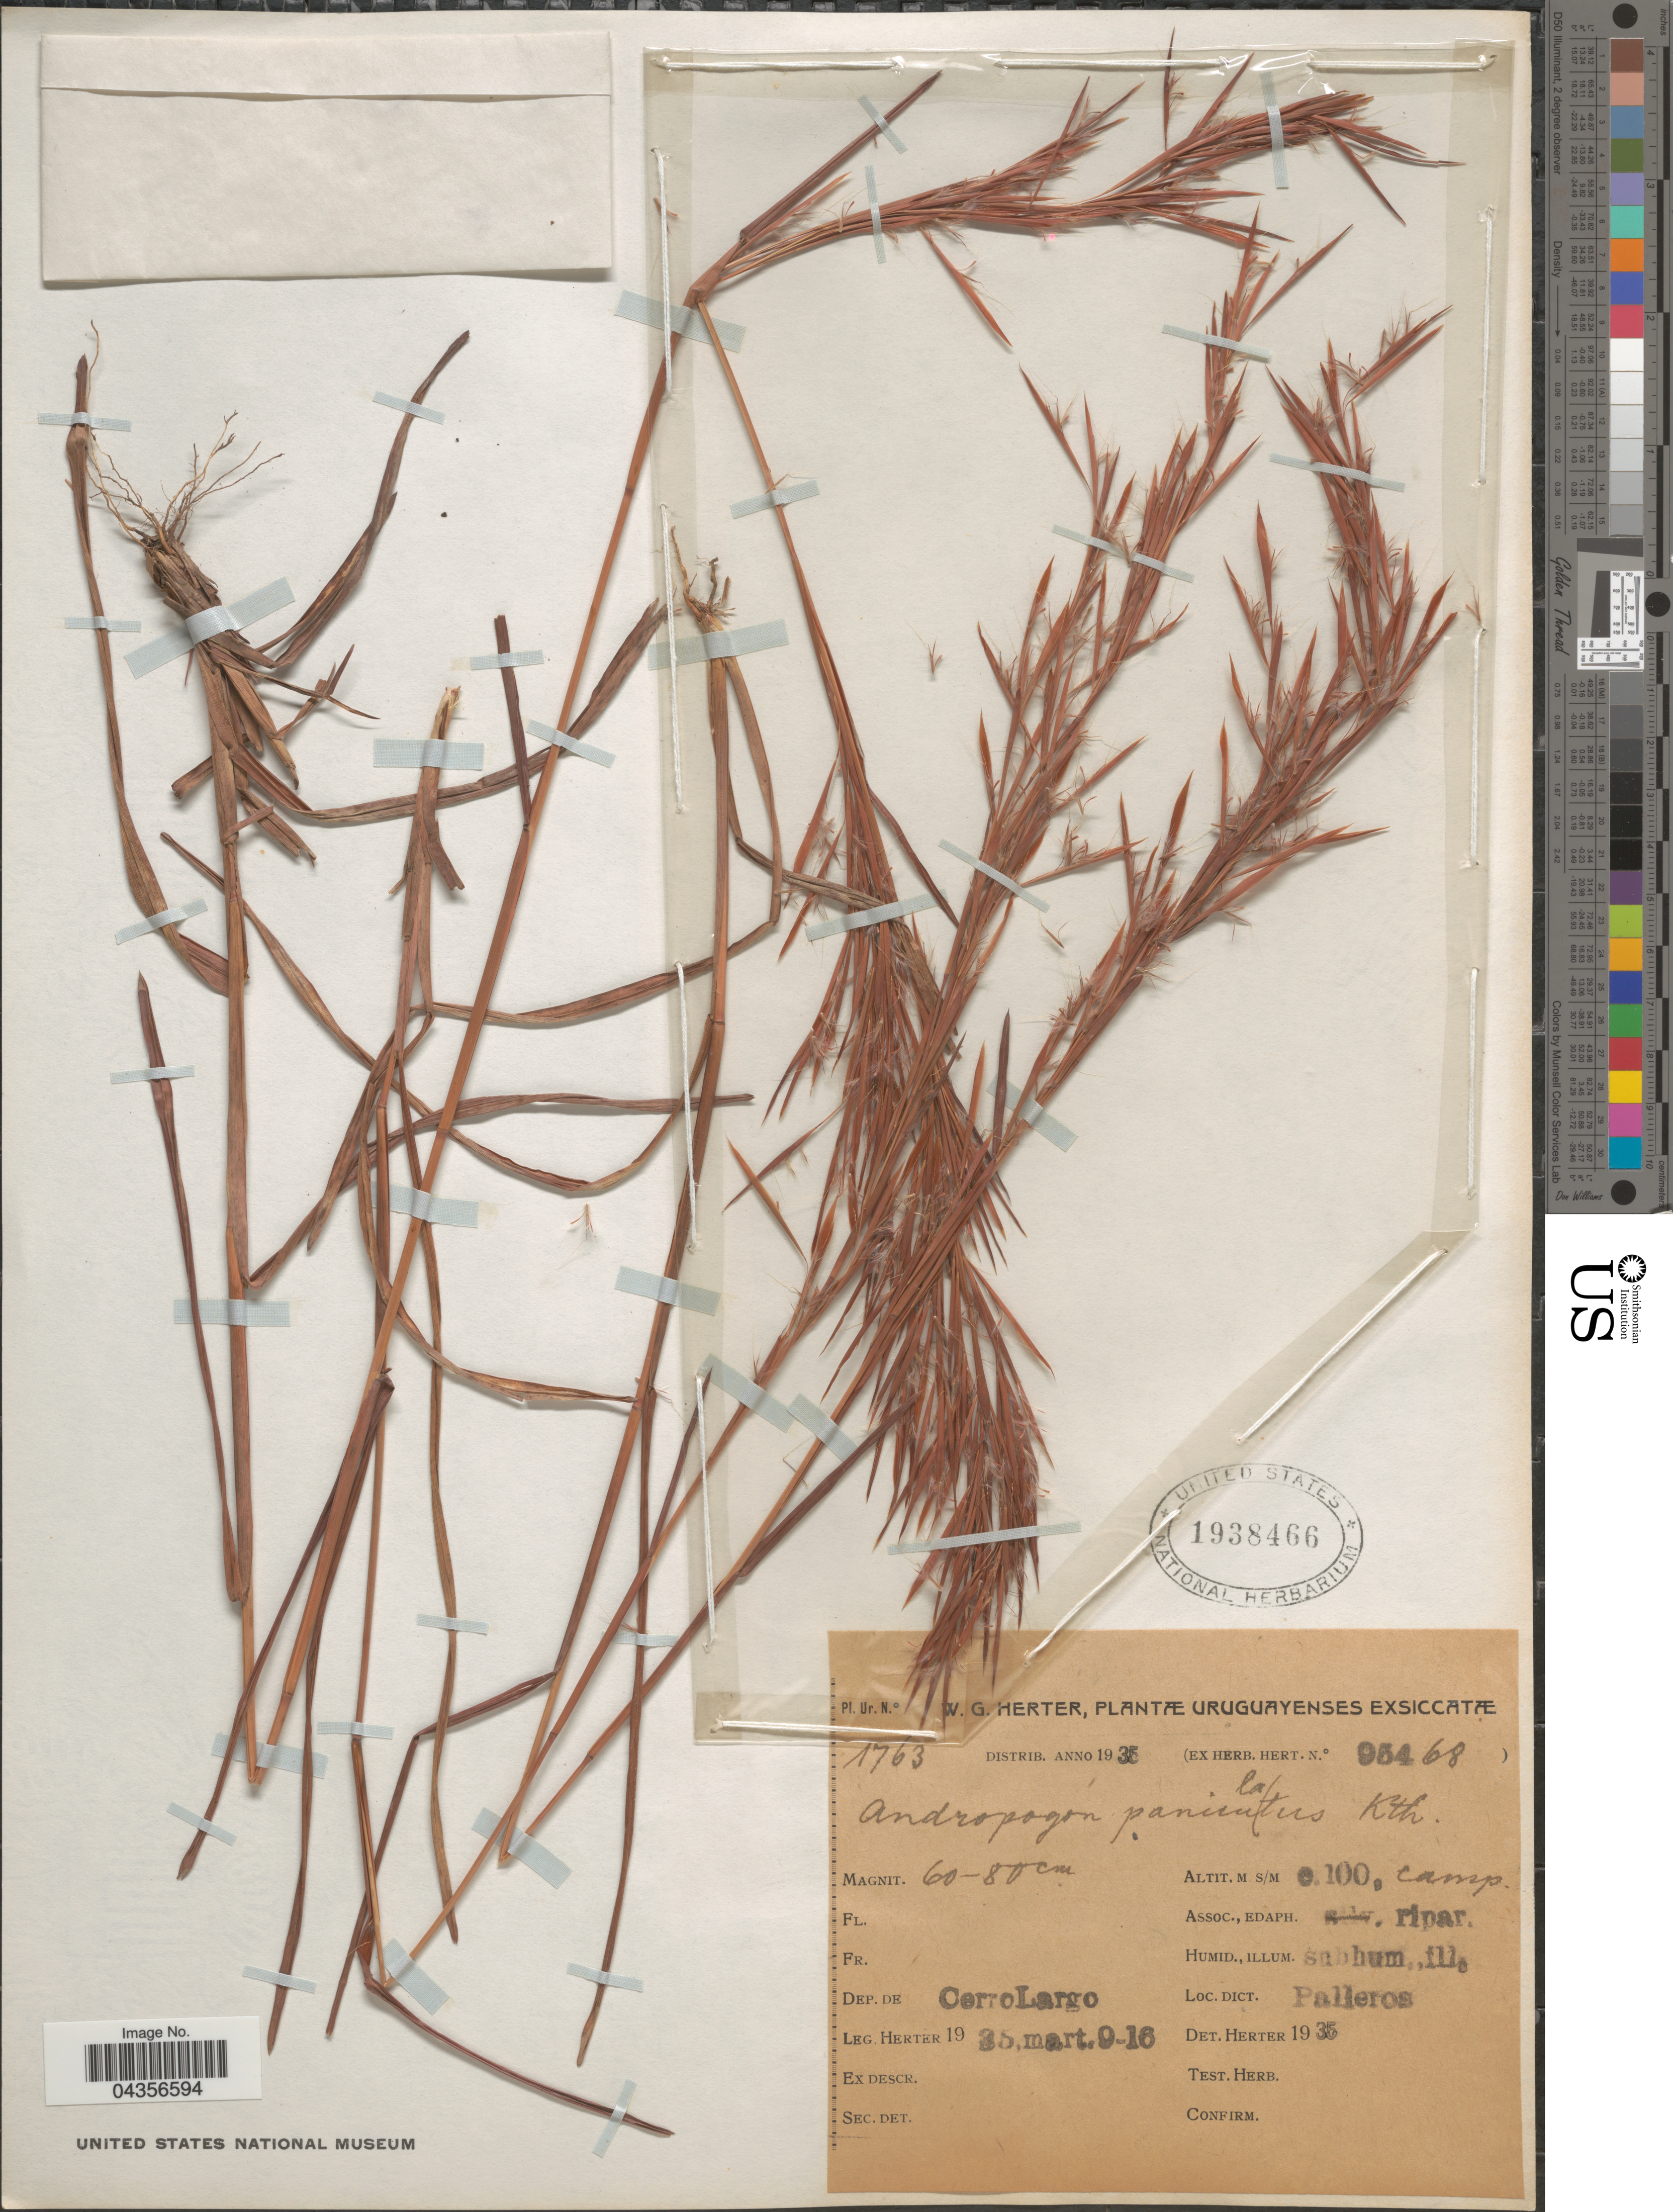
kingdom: Plantae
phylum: Tracheophyta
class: Liliopsida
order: Poales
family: Poaceae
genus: Schizachyrium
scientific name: Schizachyrium microstachyum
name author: (Desv. ex Ham.) Roseng. et al.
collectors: W. G. Herter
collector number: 1763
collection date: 1938-03-09/1938-03-16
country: Uruguay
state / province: Cerro Largo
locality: Dep. de Cerro Largo. Dict. Palleros.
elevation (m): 100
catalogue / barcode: US 1938466